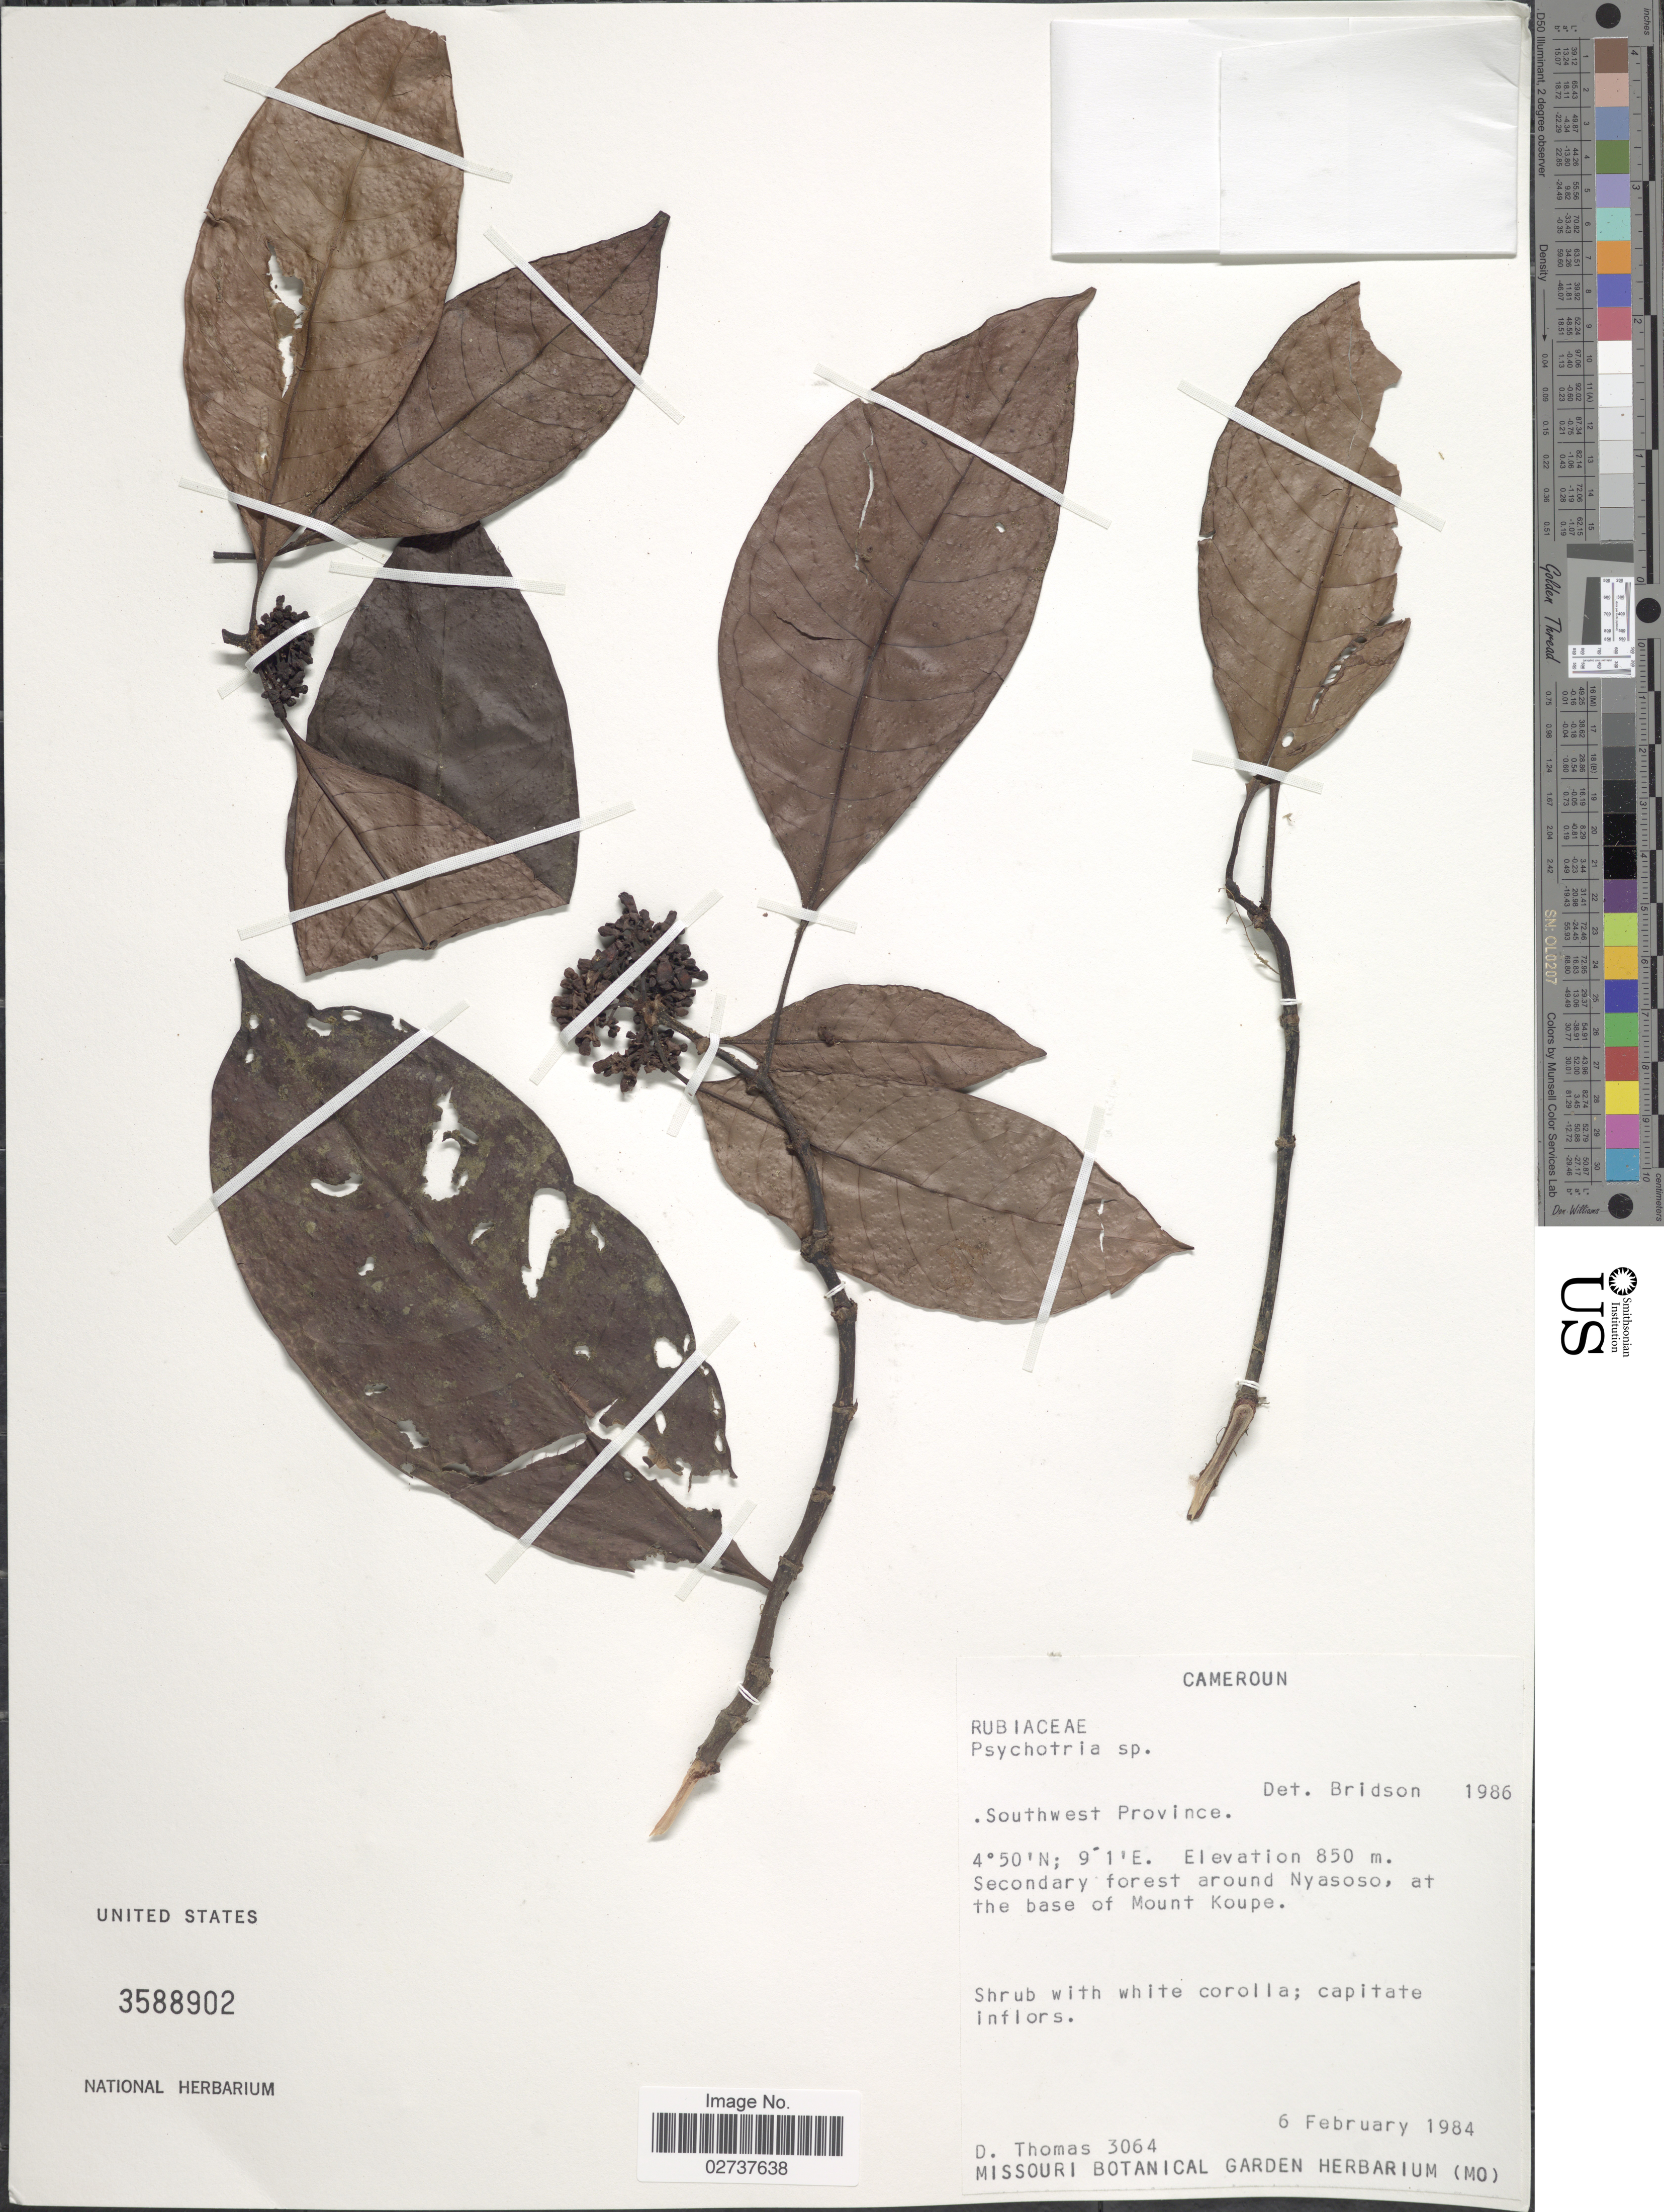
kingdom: Plantae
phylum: Tracheophyta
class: Magnoliopsida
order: Gentianales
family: Rubiaceae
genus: Psychotria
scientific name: Psychotria sp.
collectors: D. Thomas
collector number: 3064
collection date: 1984-02-06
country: Cameroon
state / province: Sud-Ouest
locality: Cameroun, Southwest Province, secondary forest around Nyasoso, at the base of Mount Koupe.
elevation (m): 850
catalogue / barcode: US 3588902